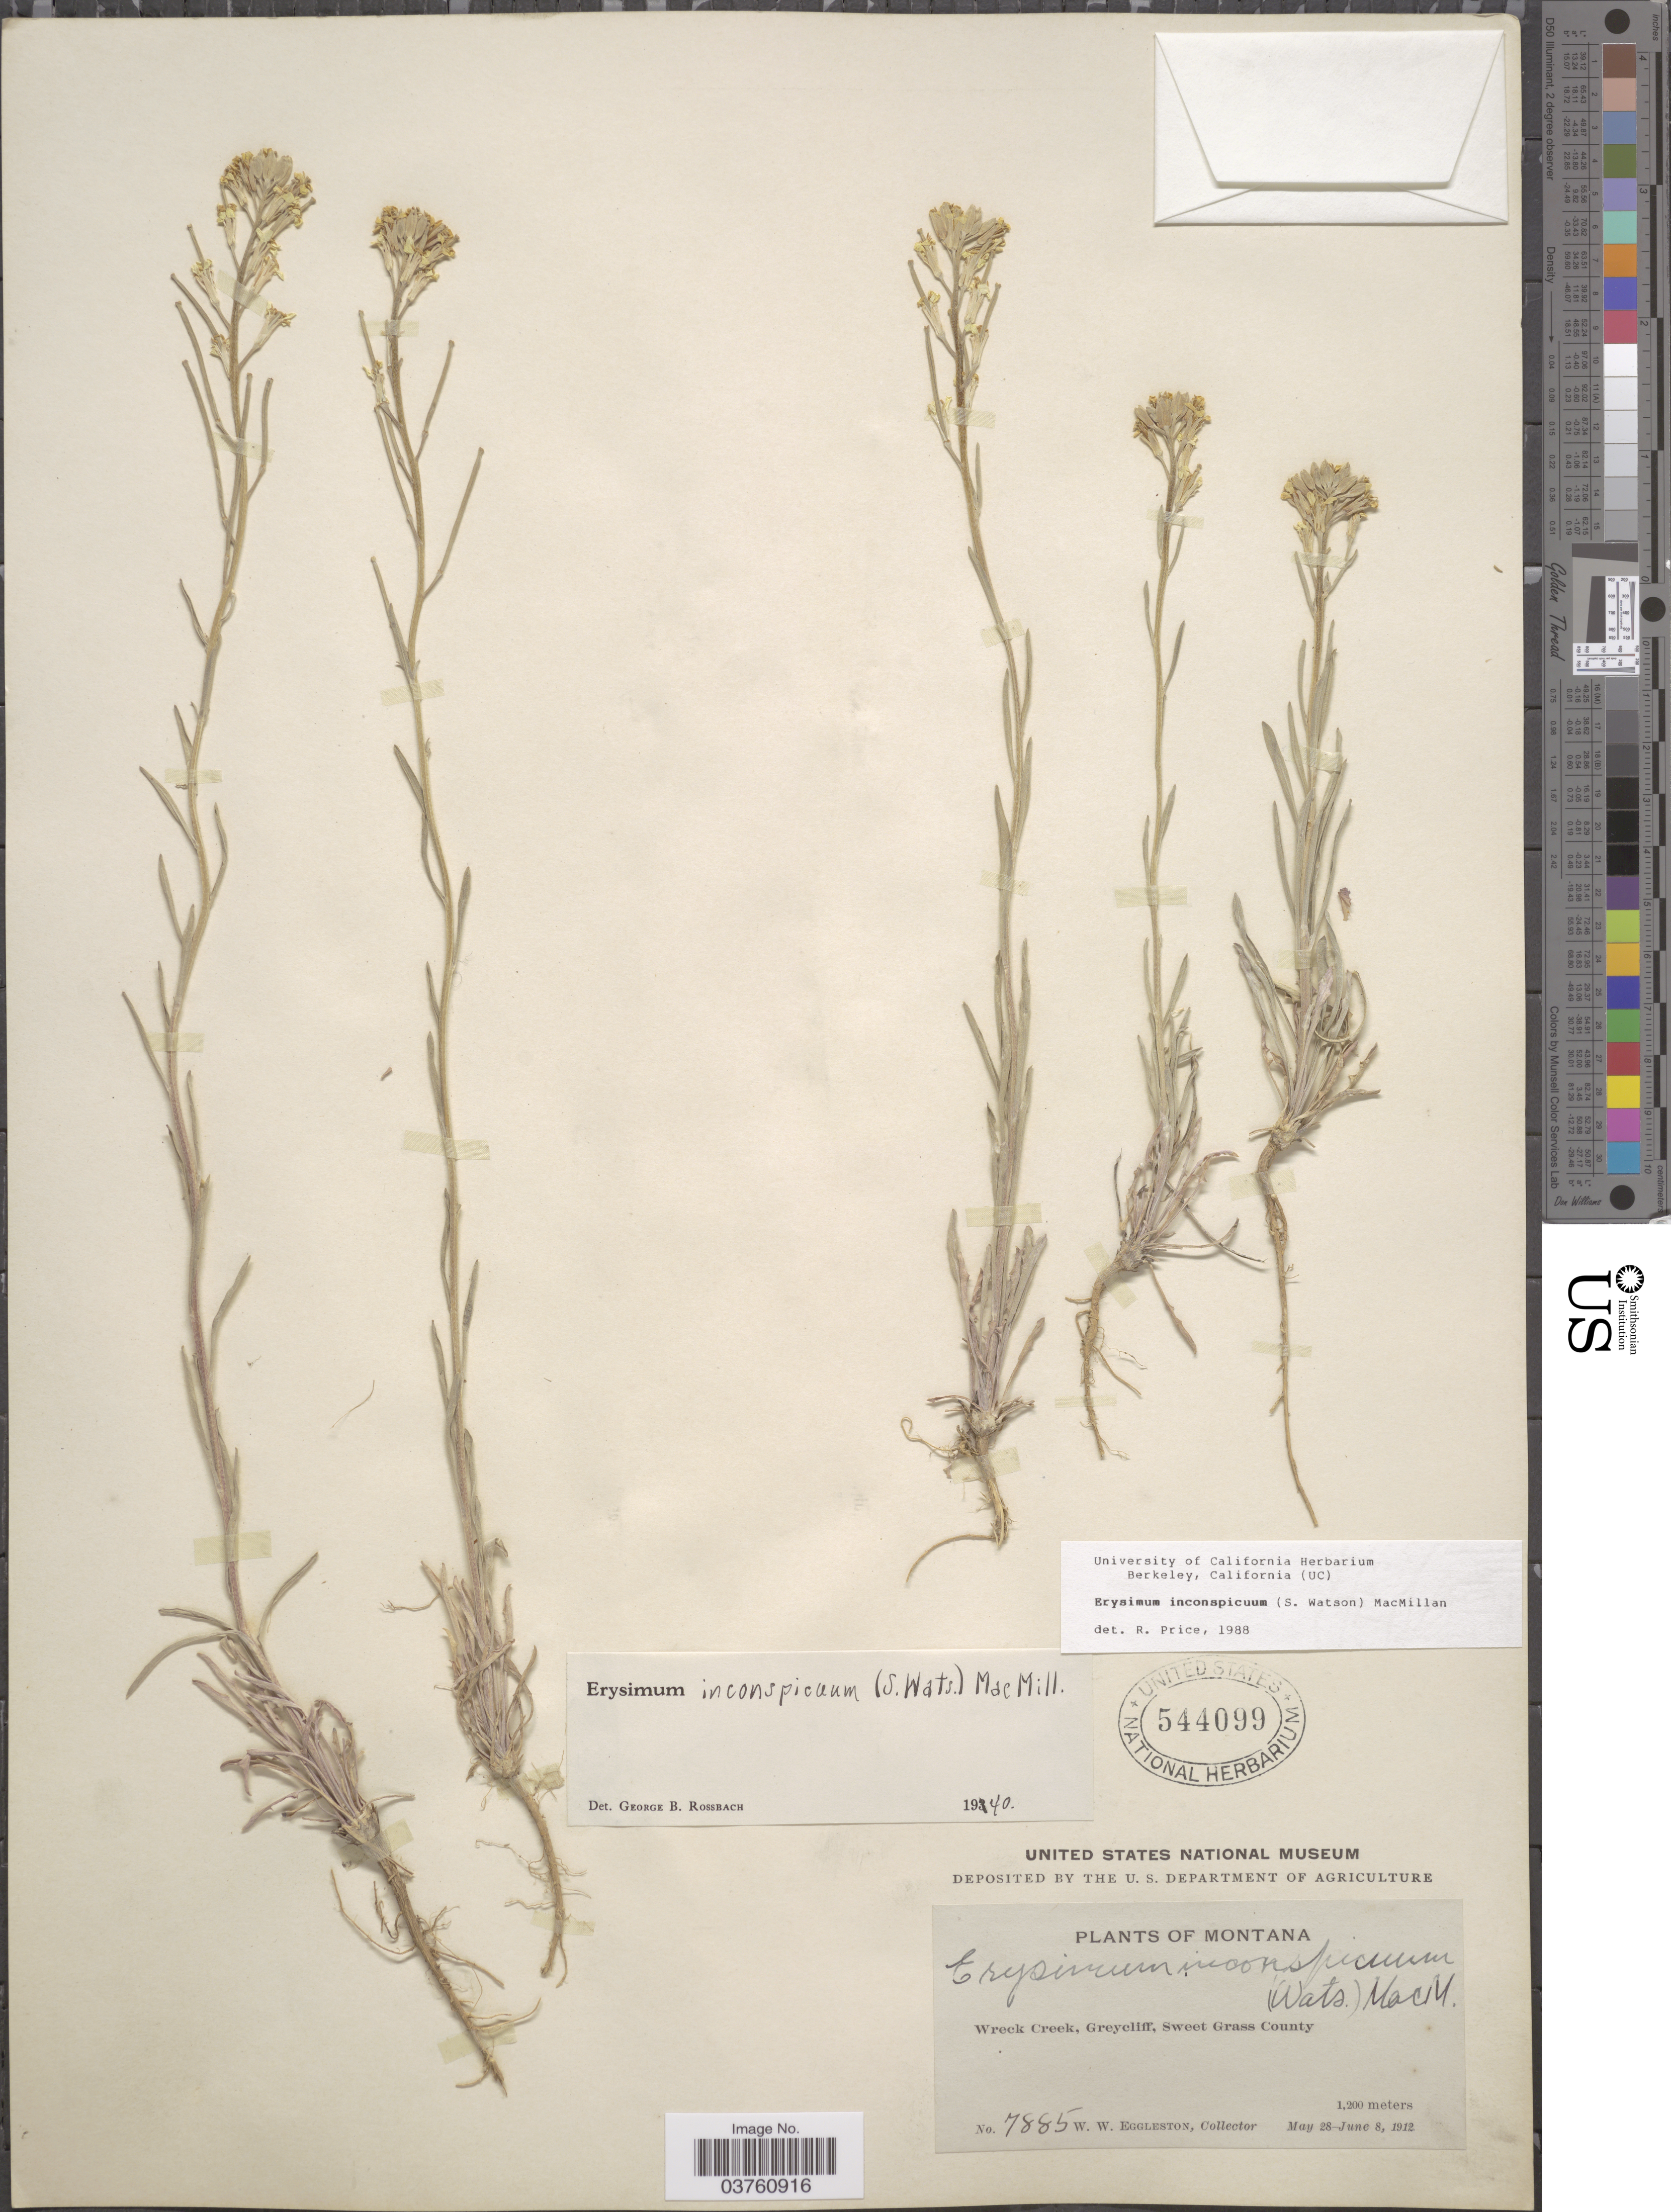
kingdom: Plantae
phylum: Tracheophyta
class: Magnoliopsida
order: Brassicales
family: Brassicaceae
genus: Erysimum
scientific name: Erysimum inconspicuum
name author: (S. Watson) MacMill.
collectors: W. W. Eggleston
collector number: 7885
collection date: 1912-05-28/1912-06-08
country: United States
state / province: Montana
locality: Wreck Creek, Greycliff, Sweet Grass County.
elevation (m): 1200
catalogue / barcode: US 544099